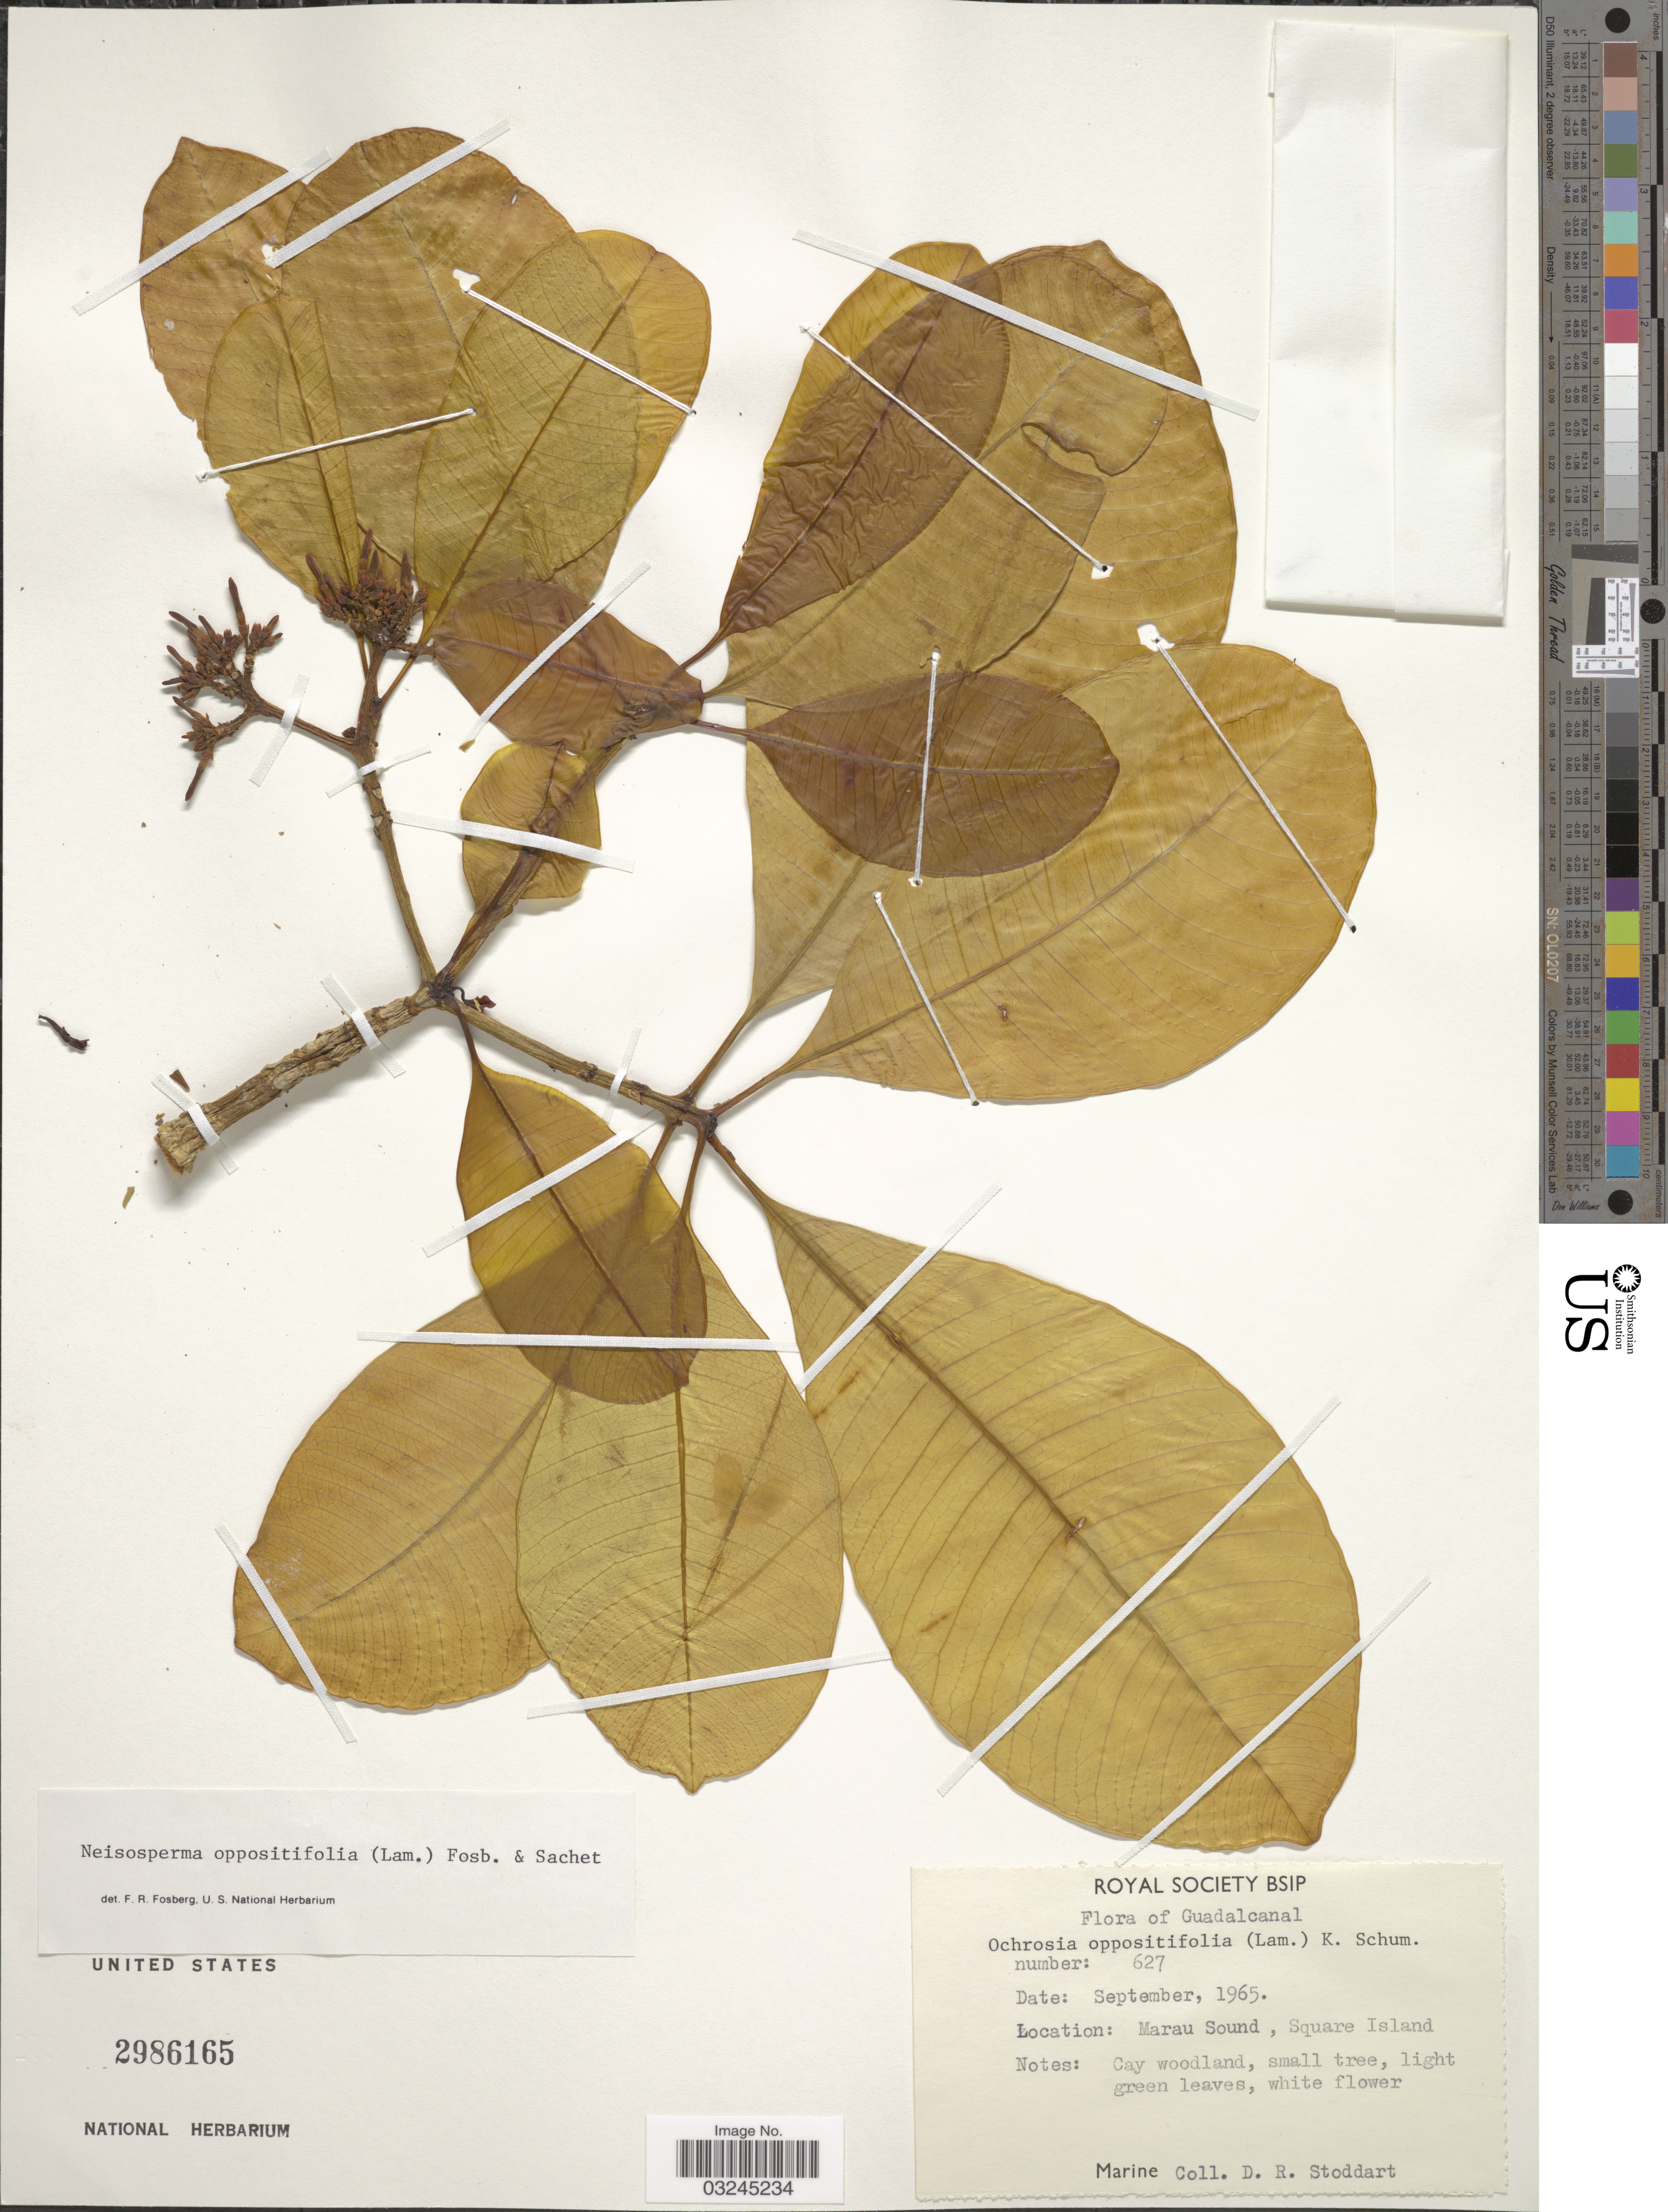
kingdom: Plantae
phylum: Tracheophyta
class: Magnoliopsida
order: Gentianales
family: Apocynaceae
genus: Ochrosia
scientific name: Ochrosia oppositifolia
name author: (Lam.) K. Schum.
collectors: D. R. Stoddart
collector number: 627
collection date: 1965-09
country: Solomon Islands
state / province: Solomon Islands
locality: Guadalcanal. Marau Sound, Square Island.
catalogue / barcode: US 2986165